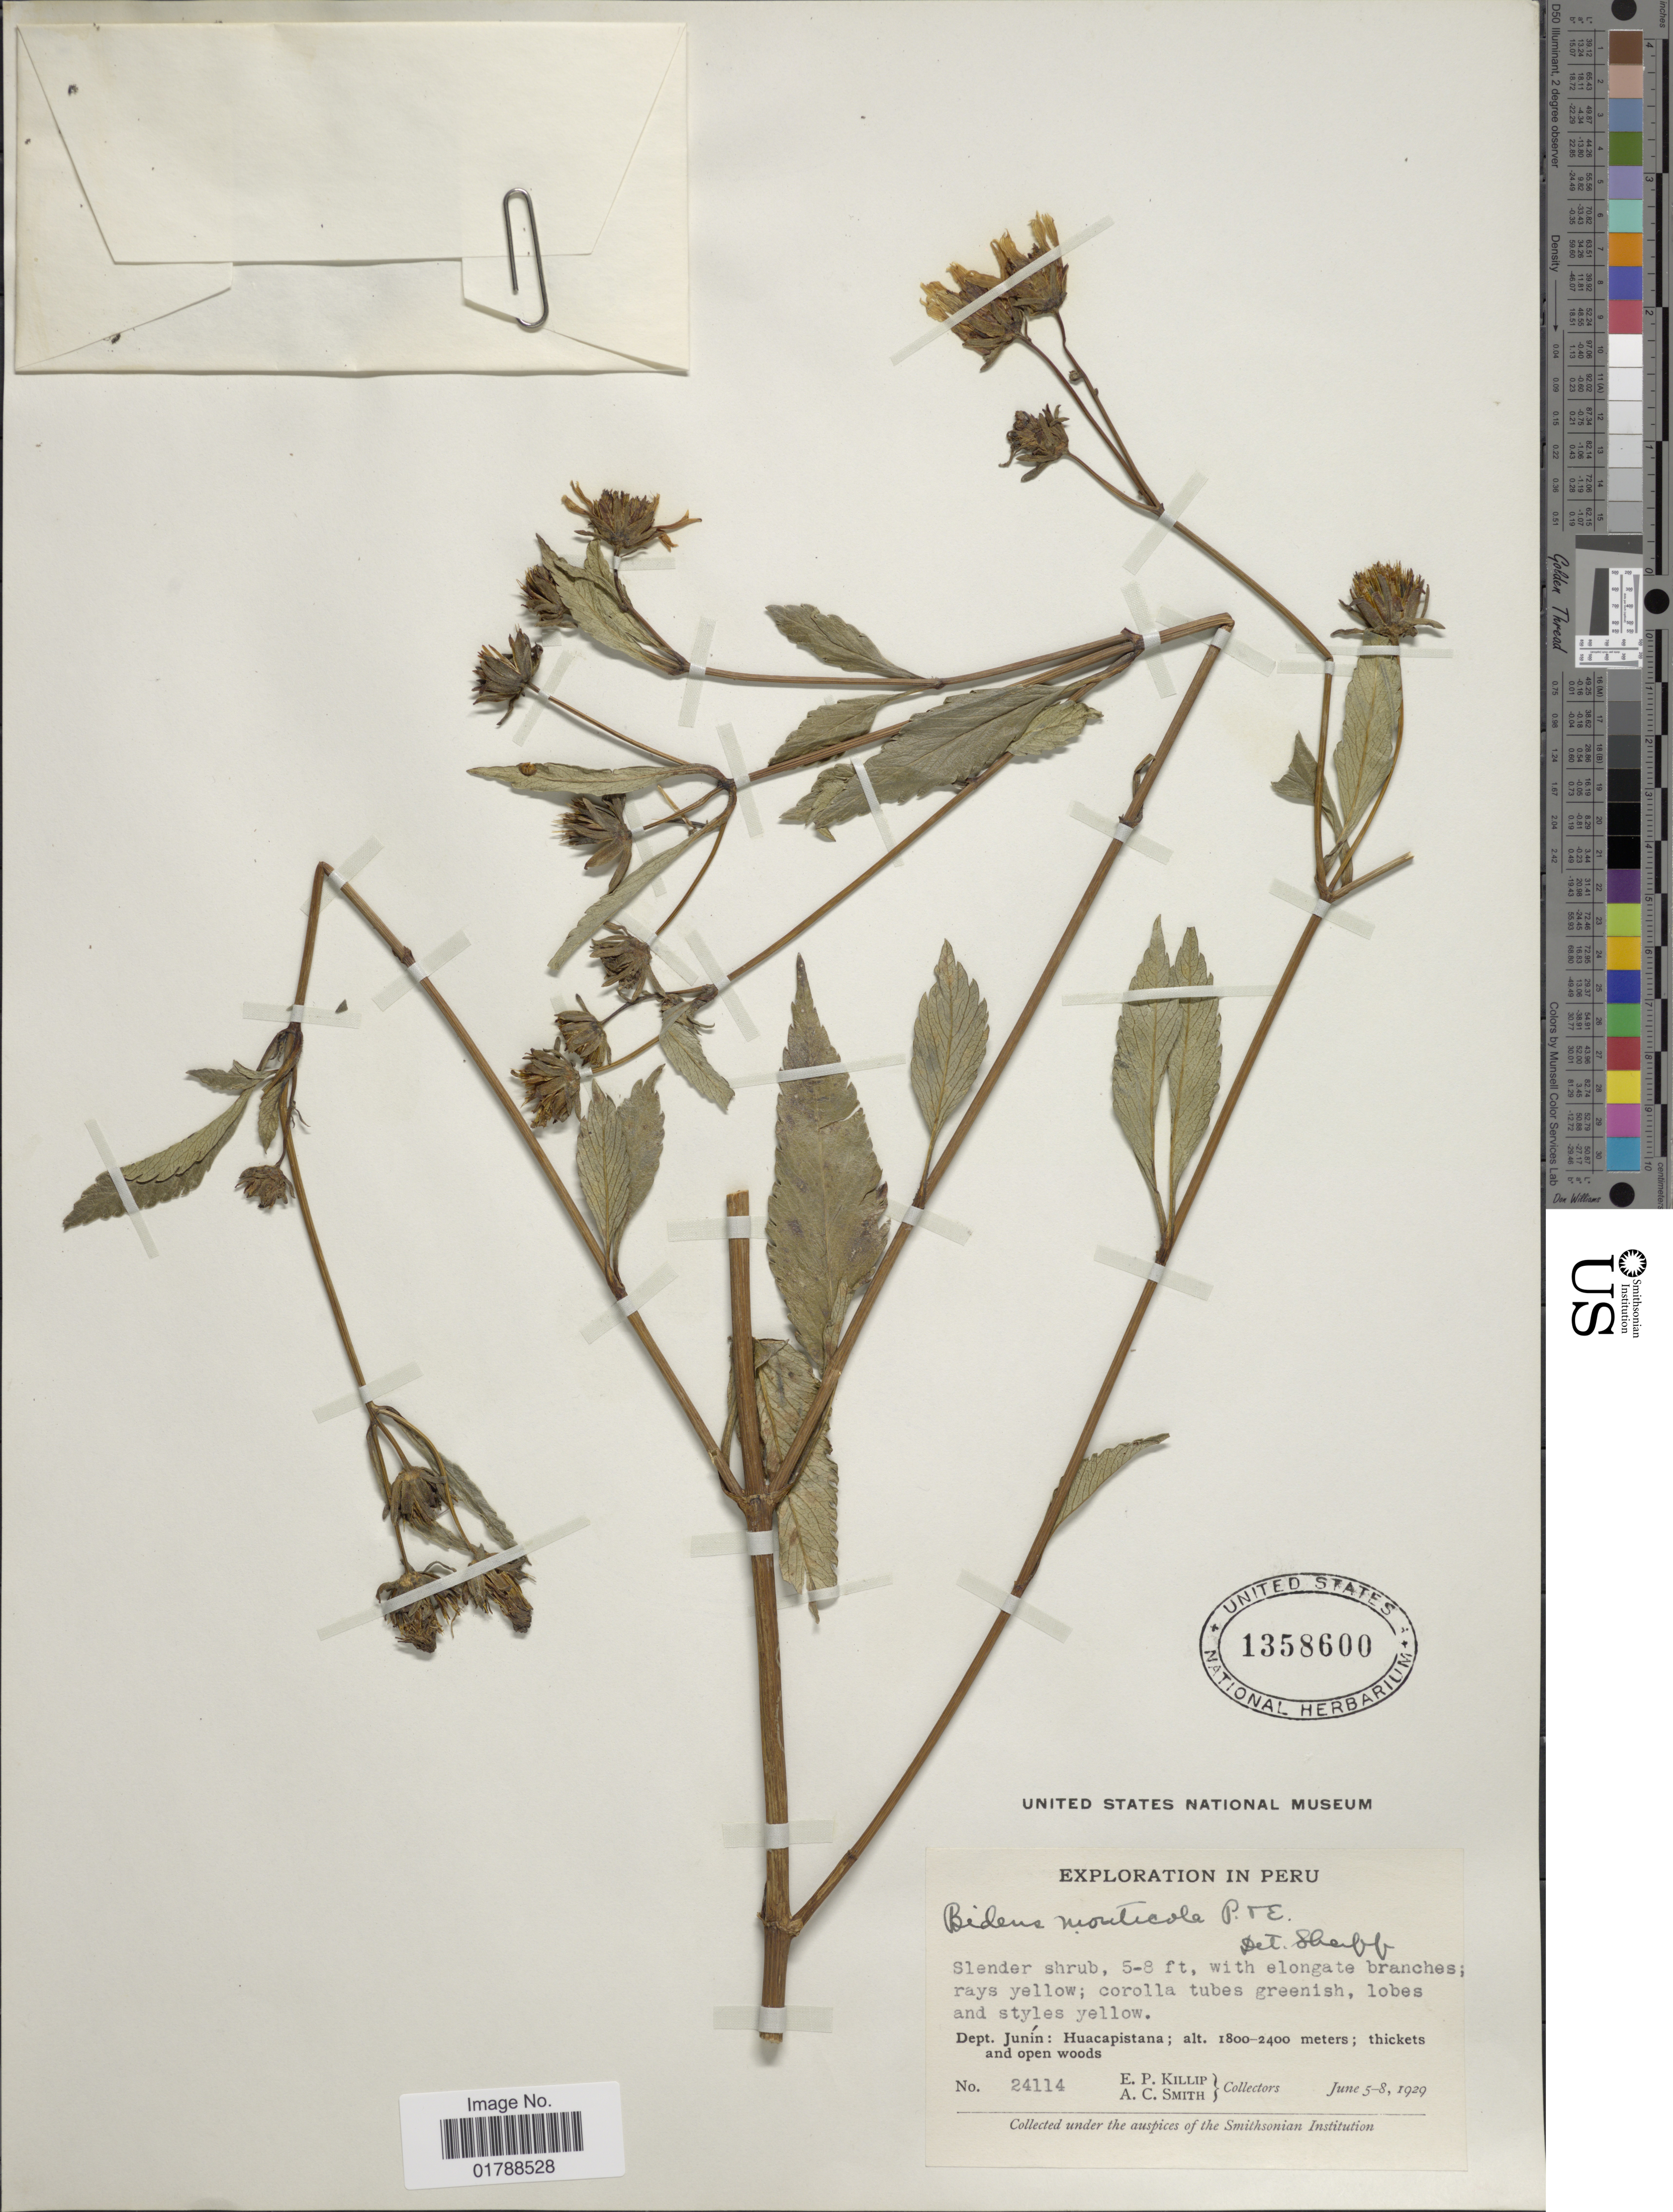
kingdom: Plantae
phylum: Tracheophyta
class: Magnoliopsida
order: Asterales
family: Asteraceae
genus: Bidens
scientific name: Bidens monticola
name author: Poepp. & Endl.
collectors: E. P. Killip & A. C. Smith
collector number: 24114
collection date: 1929-06-05/1929-06-08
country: Peru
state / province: Junín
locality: Huacapistana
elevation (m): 1800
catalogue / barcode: US 1358600